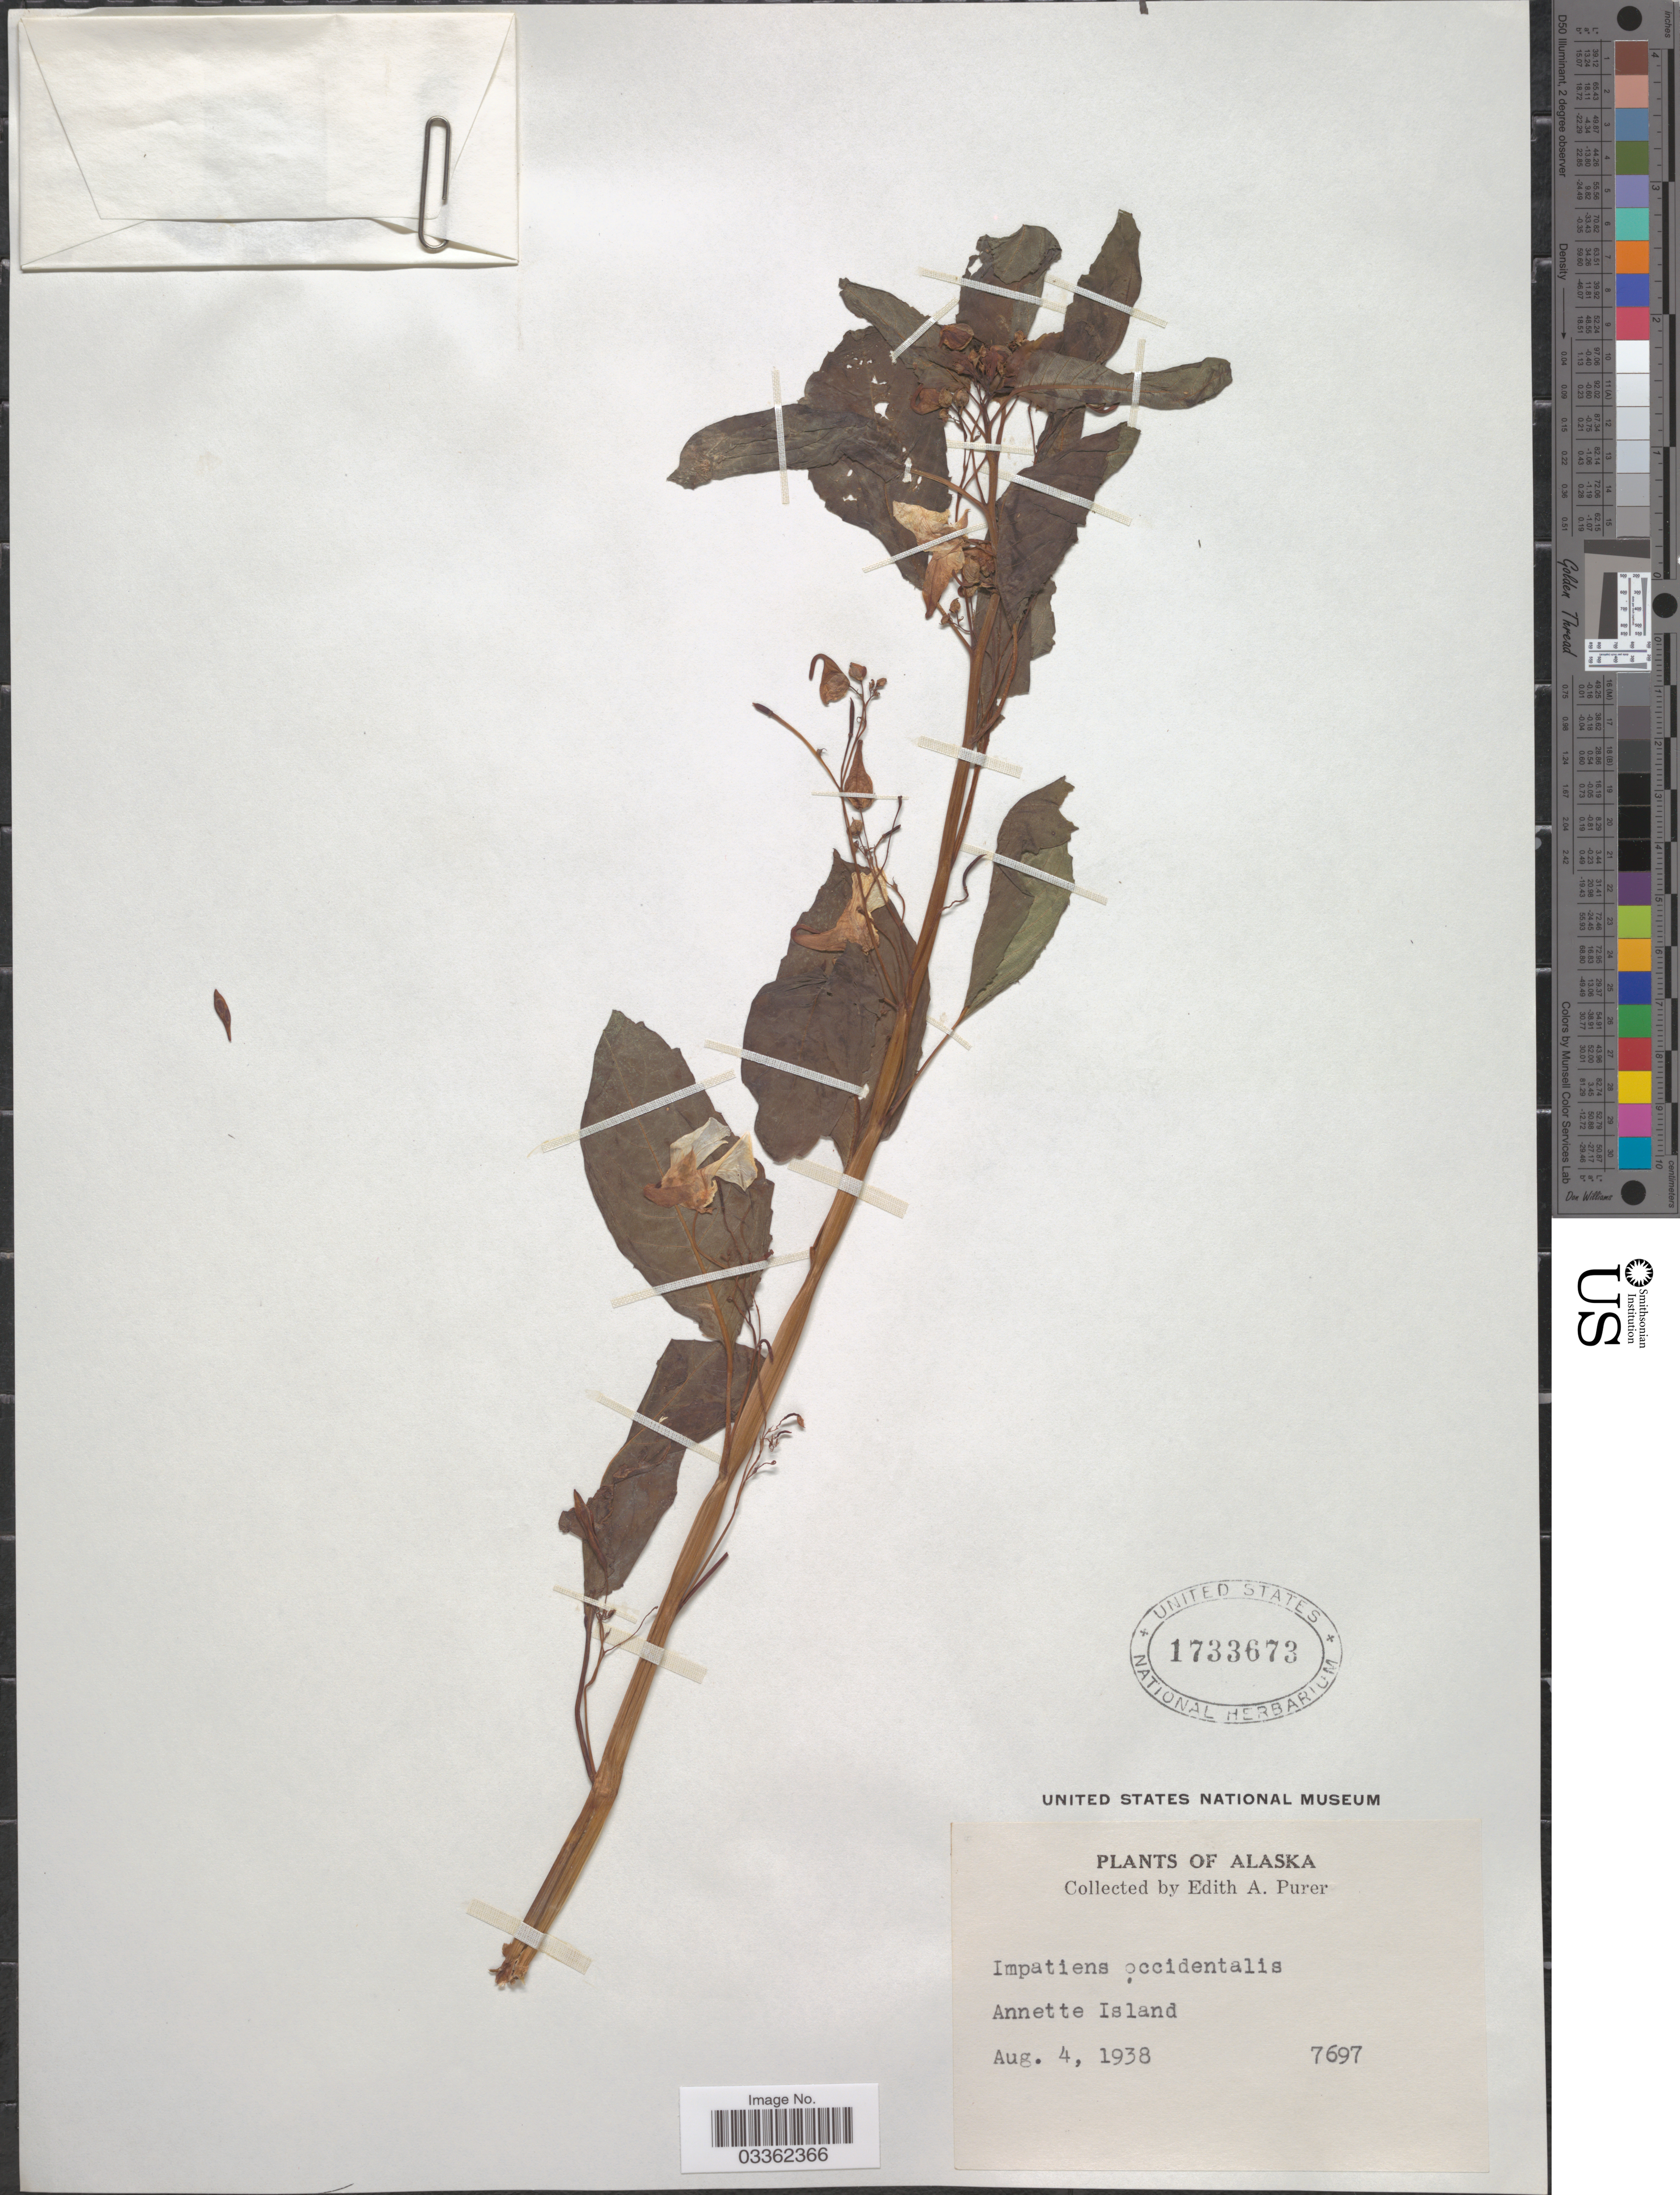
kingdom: Plantae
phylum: Tracheophyta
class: Magnoliopsida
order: Ericales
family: Balsaminaceae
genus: Impatiens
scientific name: Impatiens noli-tangere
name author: L.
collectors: E. Purer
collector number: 7697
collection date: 1938-08-04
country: United States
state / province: Alaska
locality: Annette Island.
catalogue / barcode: US 1733673